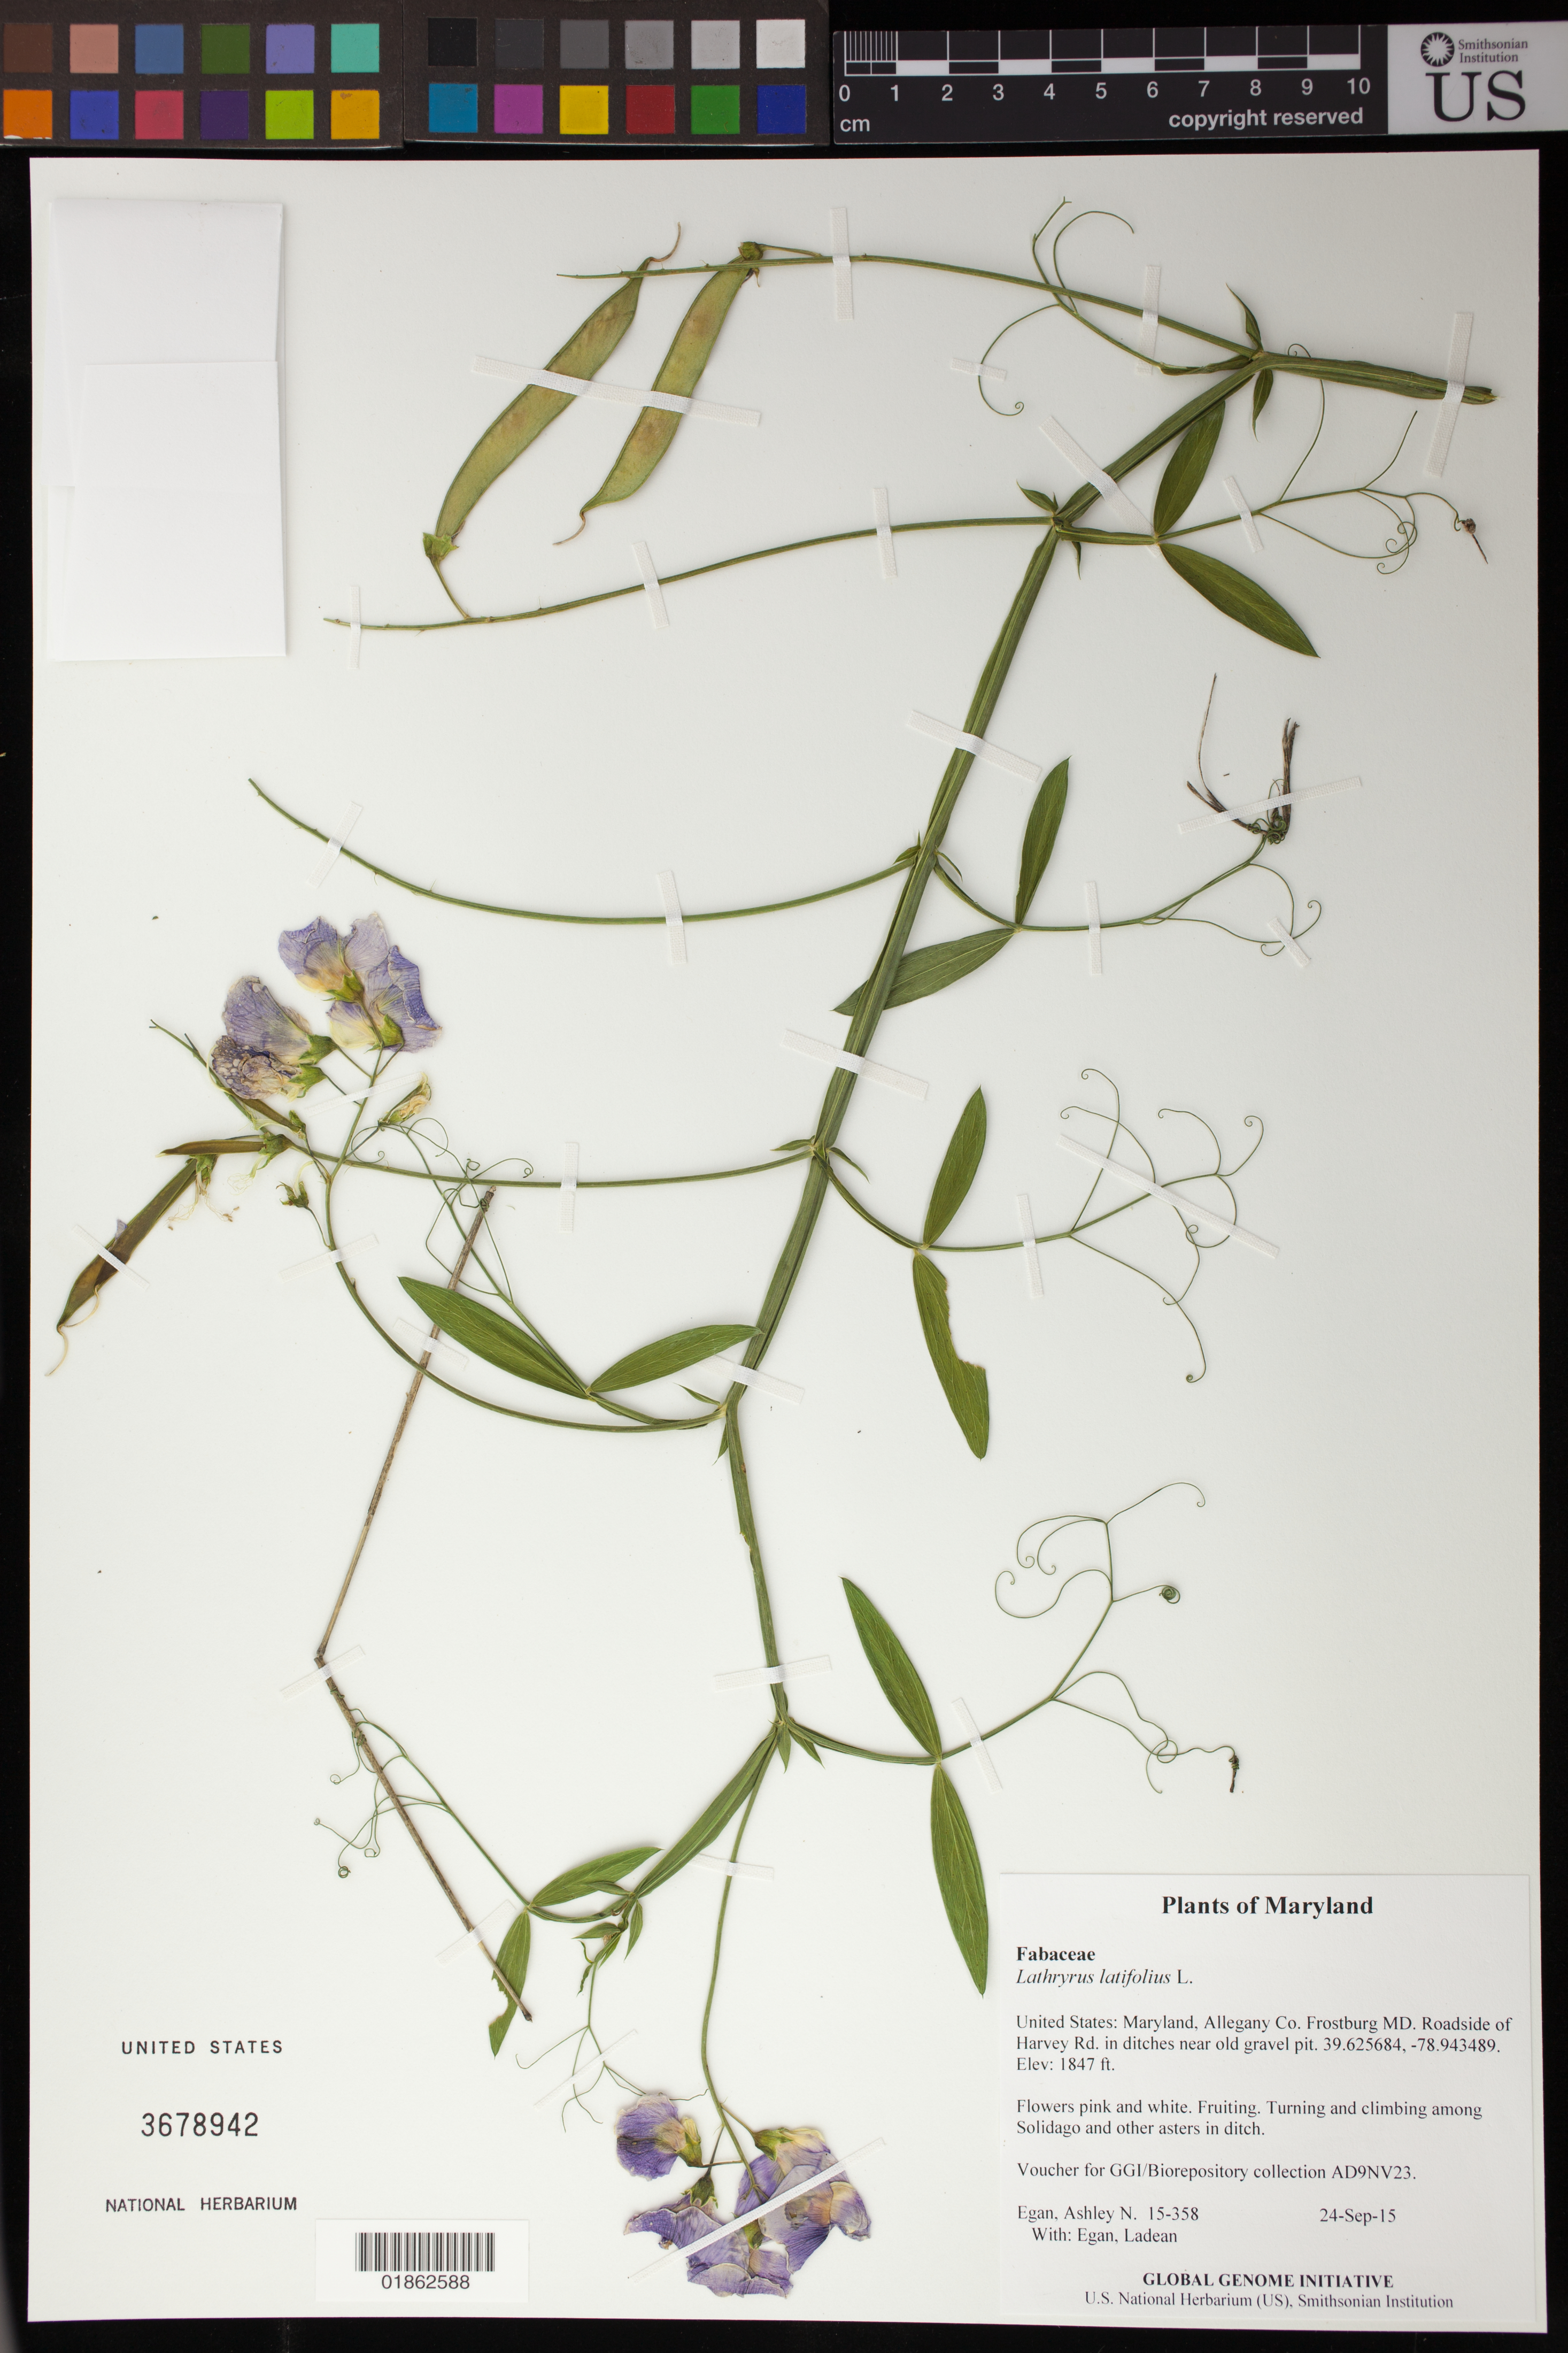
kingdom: Plantae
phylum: Tracheophyta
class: Magnoliopsida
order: Fabales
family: Fabaceae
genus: Lathyrus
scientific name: Lathyrus latifolius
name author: L.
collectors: A. N. Egan & L. Egan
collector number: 15-358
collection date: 2015-09-24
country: United States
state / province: Maryland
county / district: Allegany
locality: Frostburg MD. Roadside of Harvey Rd. in ditches near old gravel pit.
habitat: Turning and climbing among Solidago and other asters in ditch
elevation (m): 563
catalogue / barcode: US 3678942